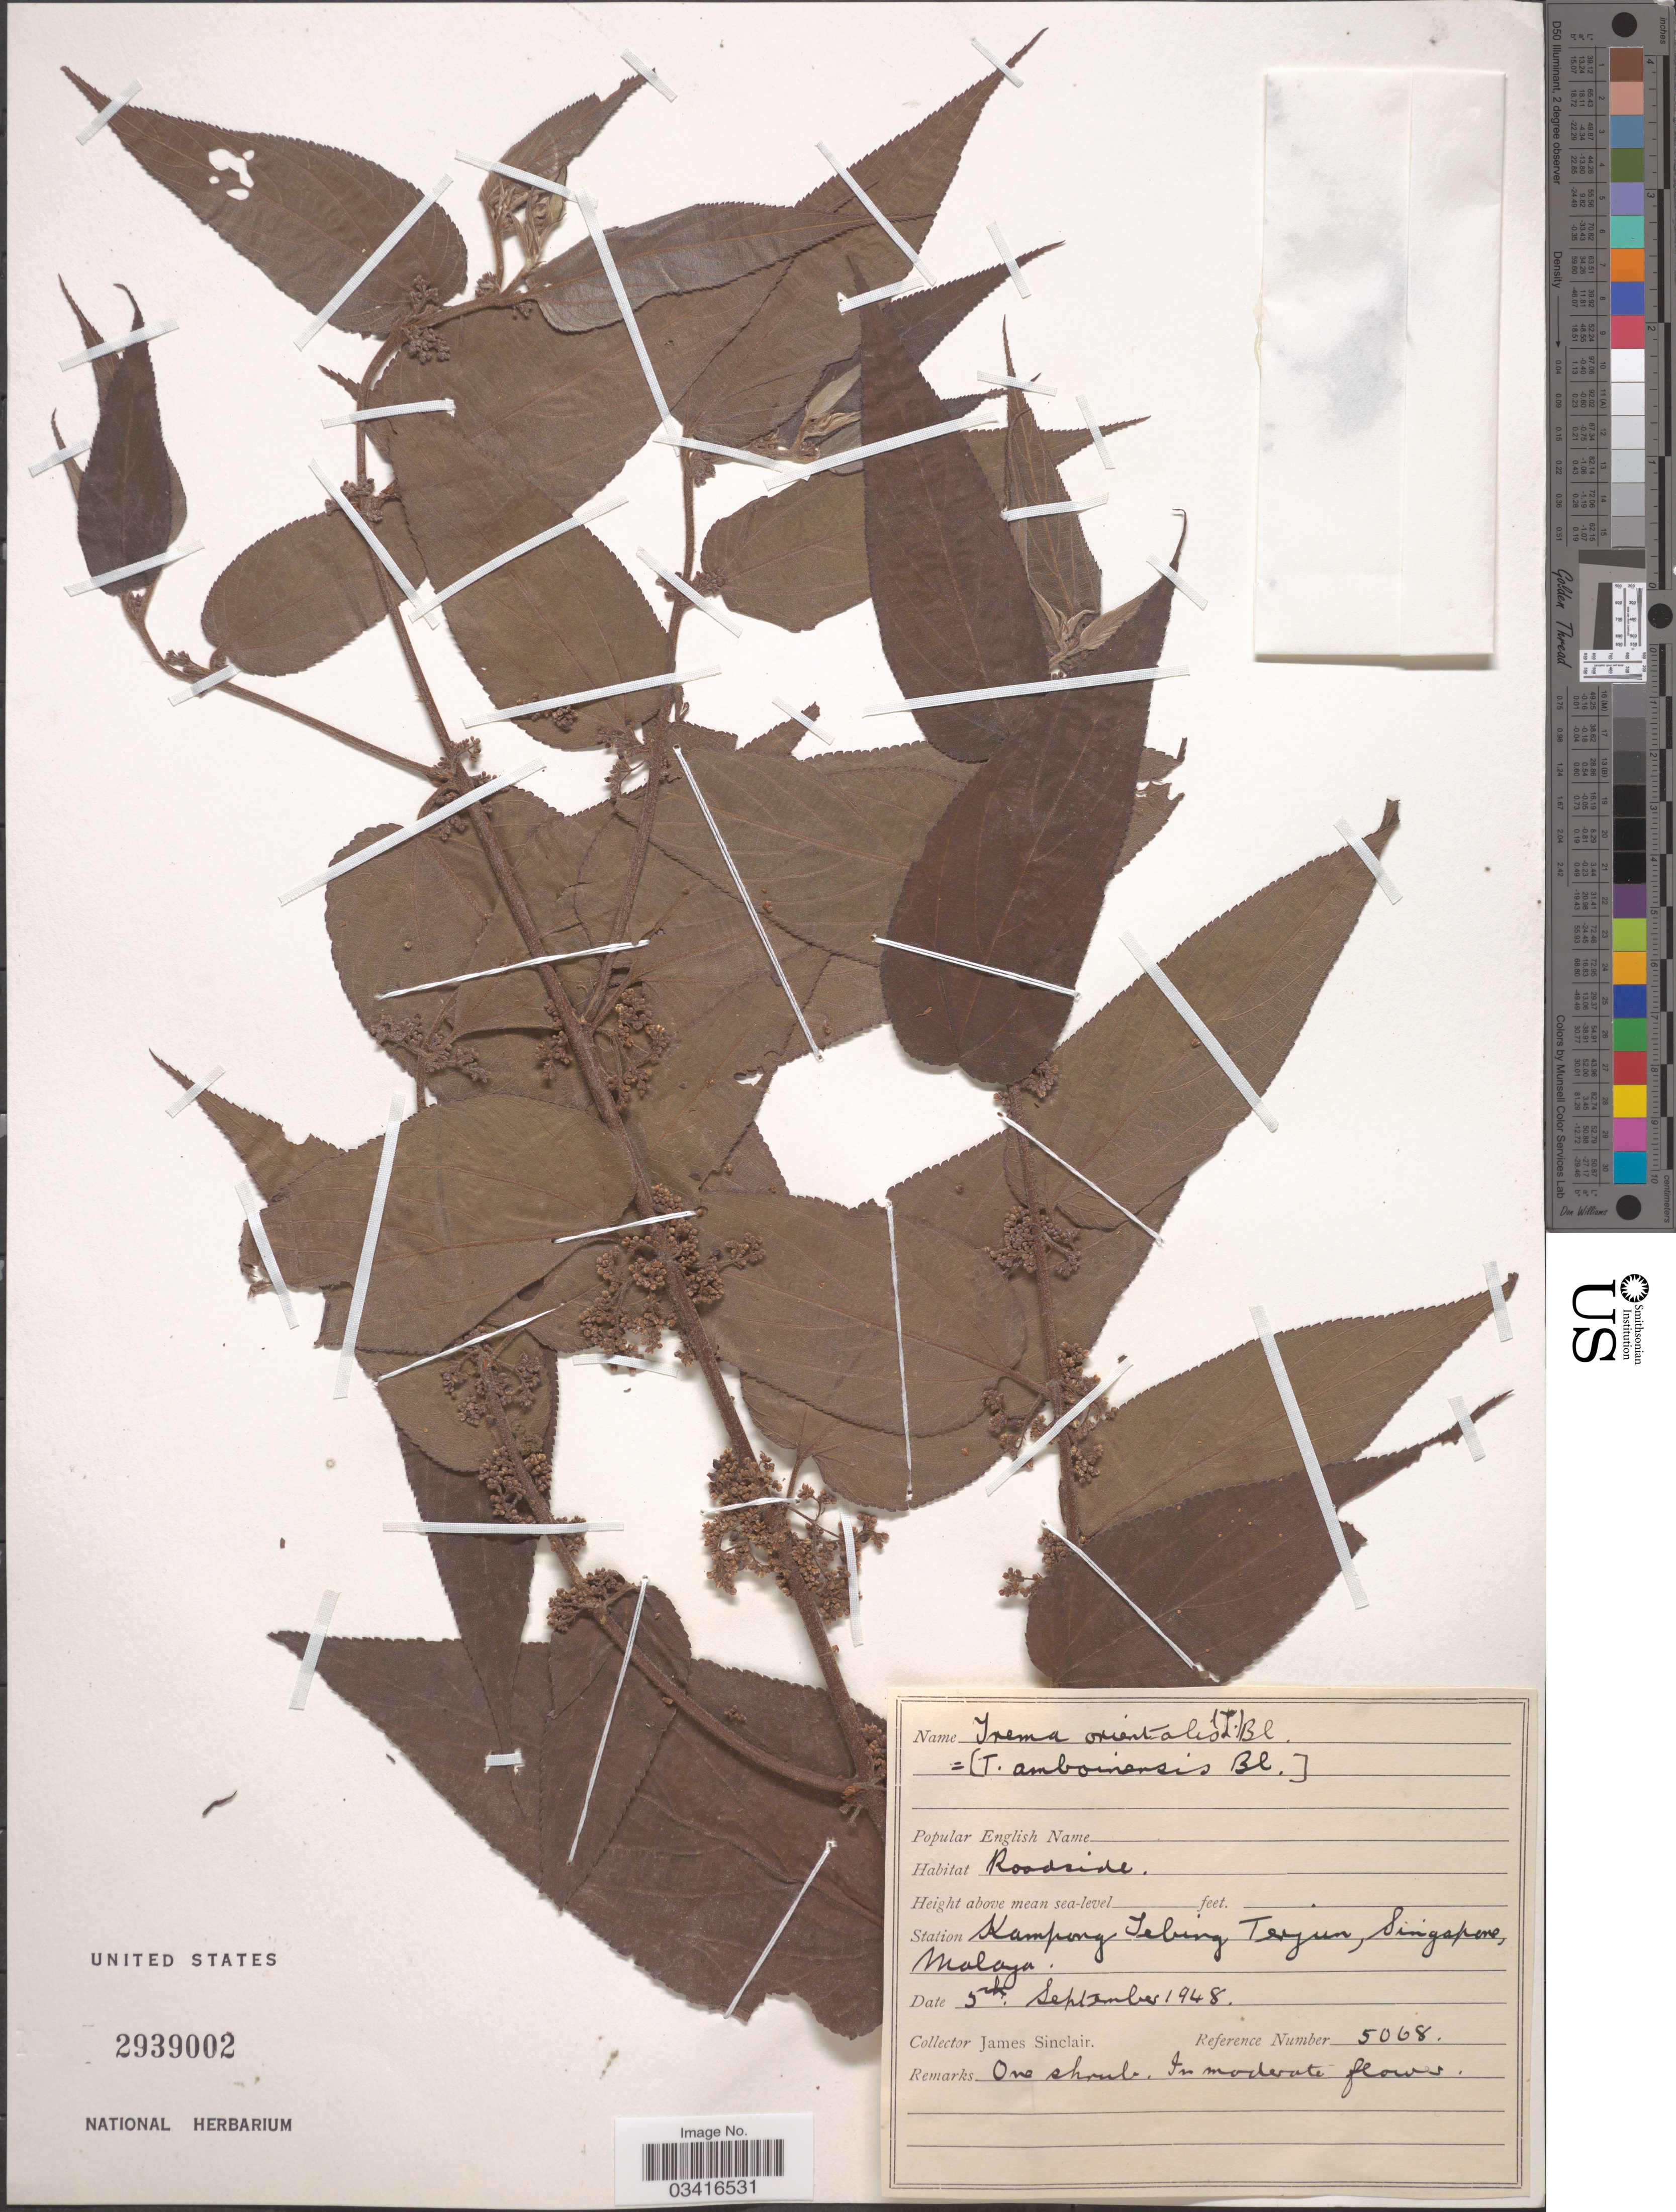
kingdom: Plantae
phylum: Tracheophyta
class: Magnoliopsida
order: Rosales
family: Cannabaceae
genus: Trema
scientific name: Trema orientale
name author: (L.) Blume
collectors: J. Sinclair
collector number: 5068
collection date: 1948-09-05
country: Singapore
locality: Station Kampong Tebing Terjun, Malaya.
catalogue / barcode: US 2939002